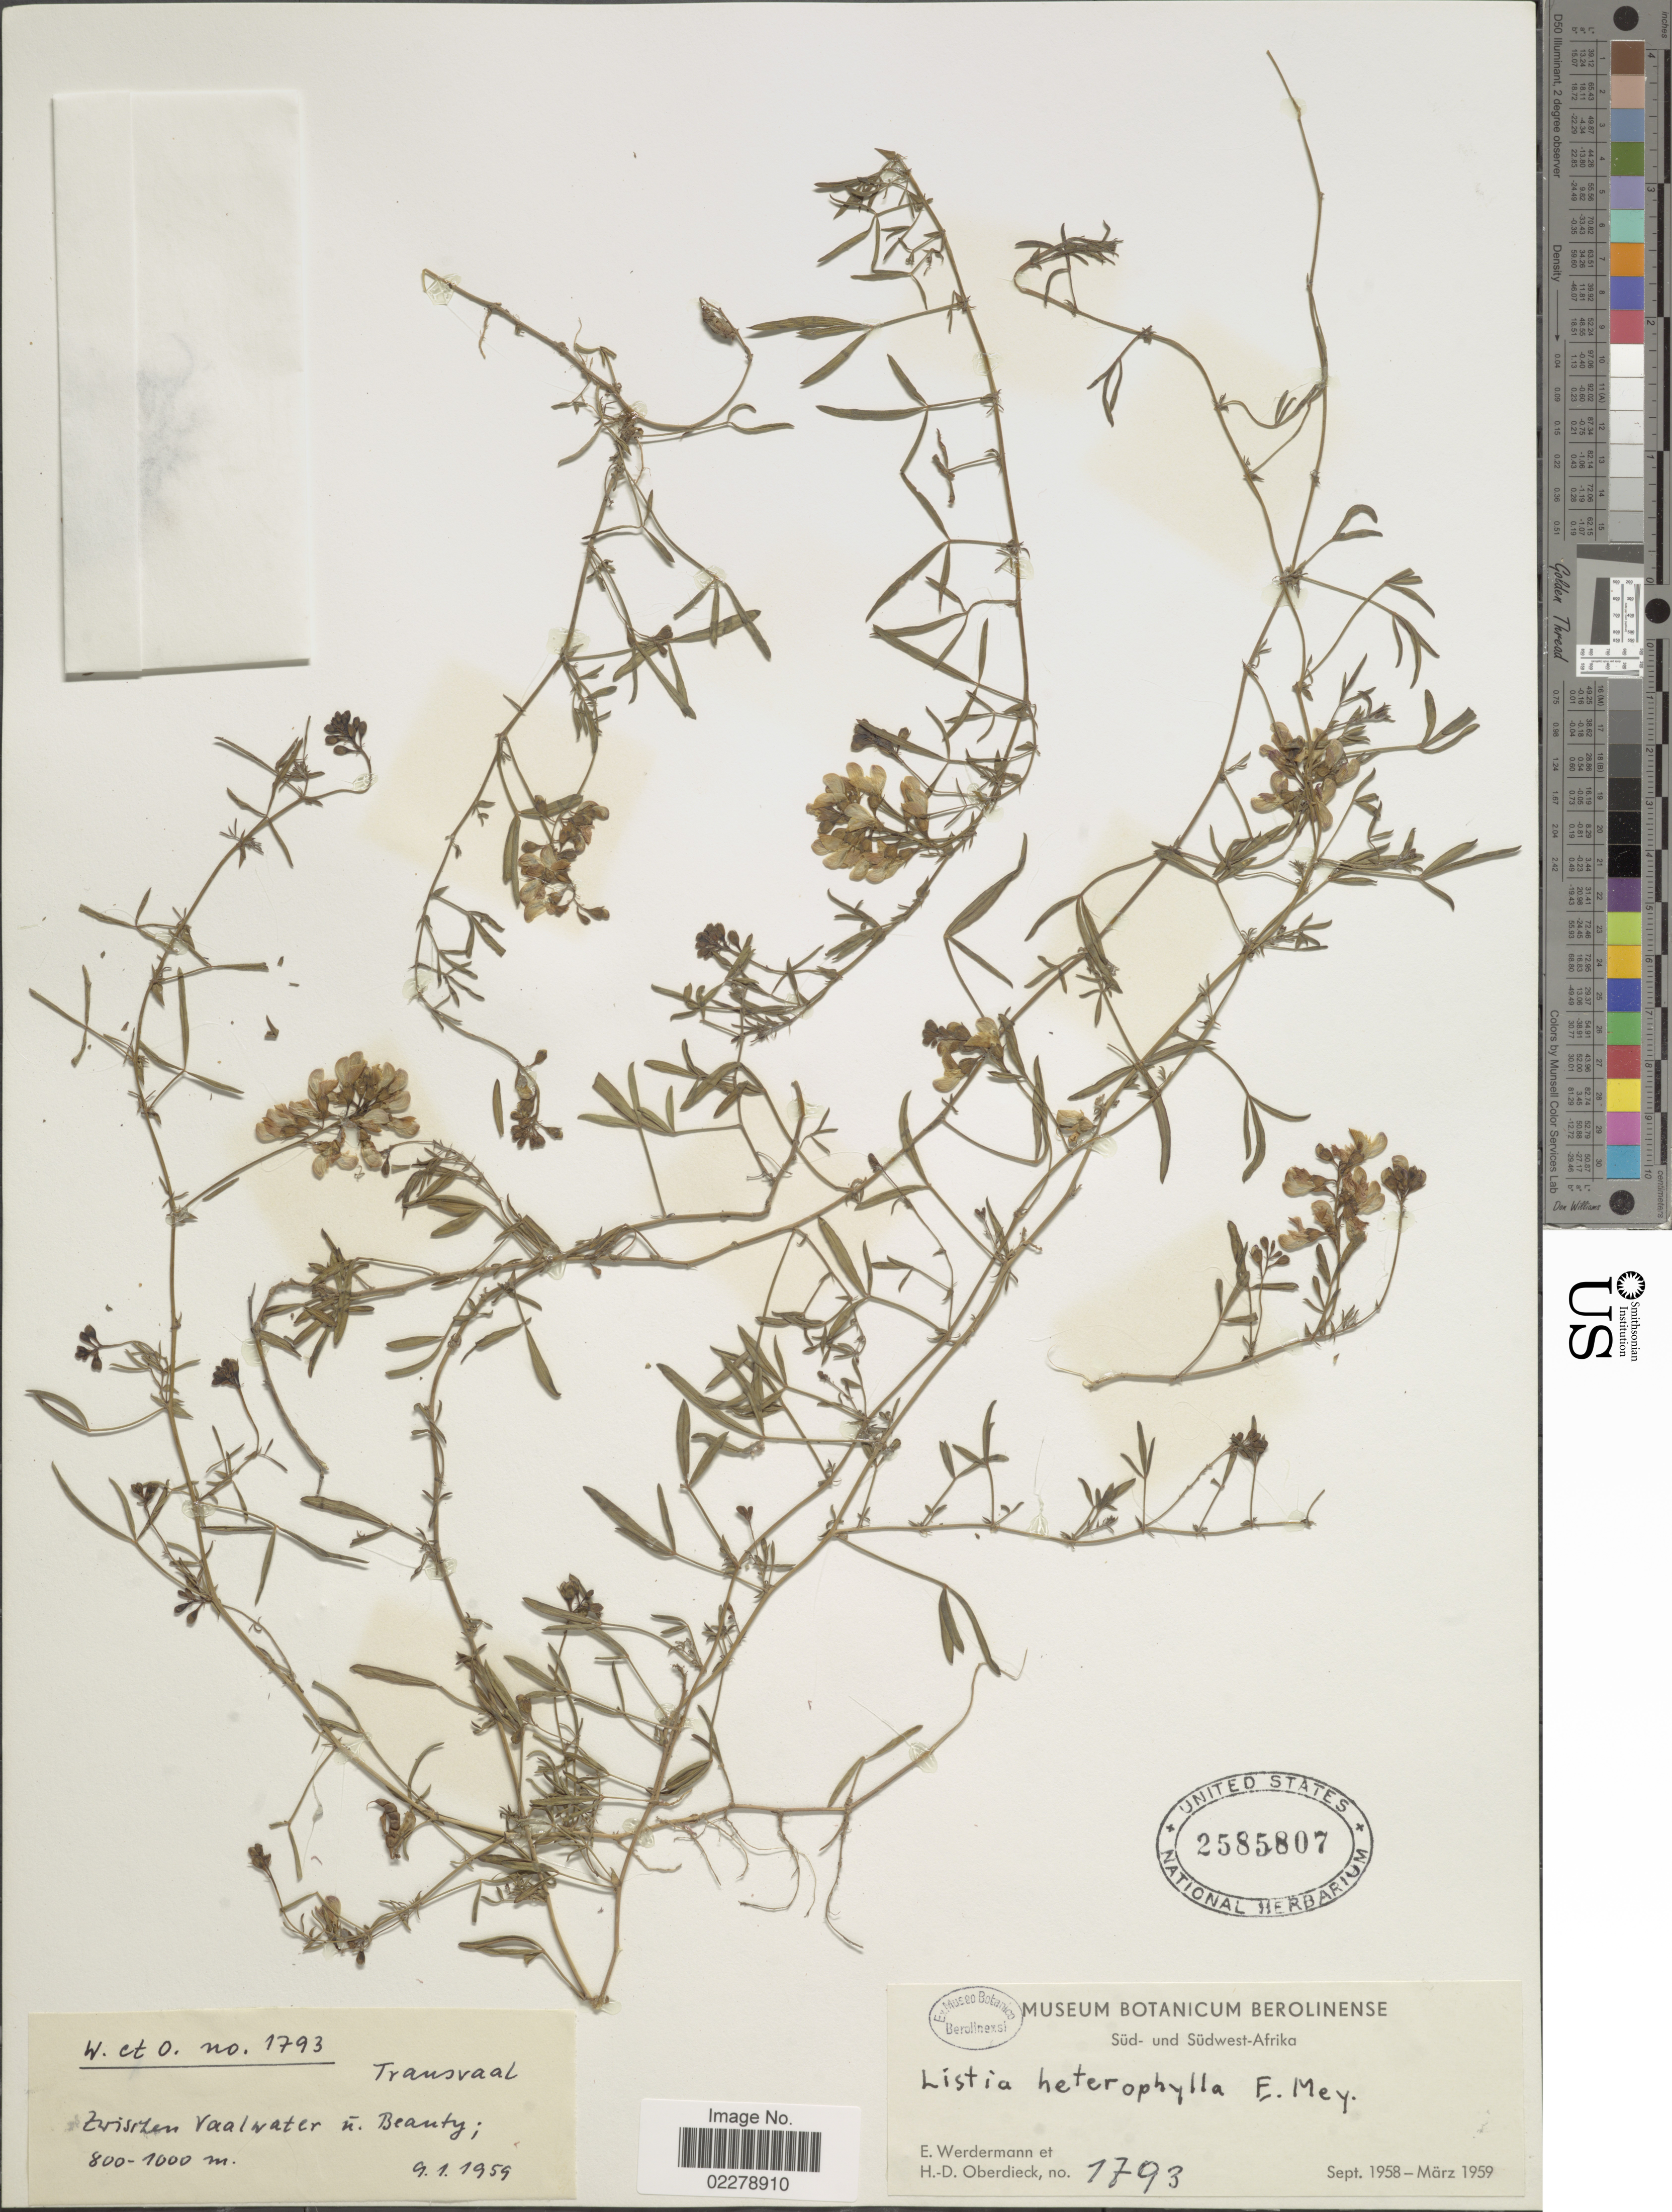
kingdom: Plantae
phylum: Tracheophyta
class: Magnoliopsida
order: Fabales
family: Fabaceae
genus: Listia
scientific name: Listia heterophylla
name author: E. Mey.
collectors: E. Werdermann & H. Oberdieck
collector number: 1793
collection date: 1958-09/1959-03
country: South Africa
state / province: Limpopo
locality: Sud- und Sudwest- Afrika. Transvaal, Zwischen Vaalwater n. Beauty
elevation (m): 800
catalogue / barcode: US 2585807